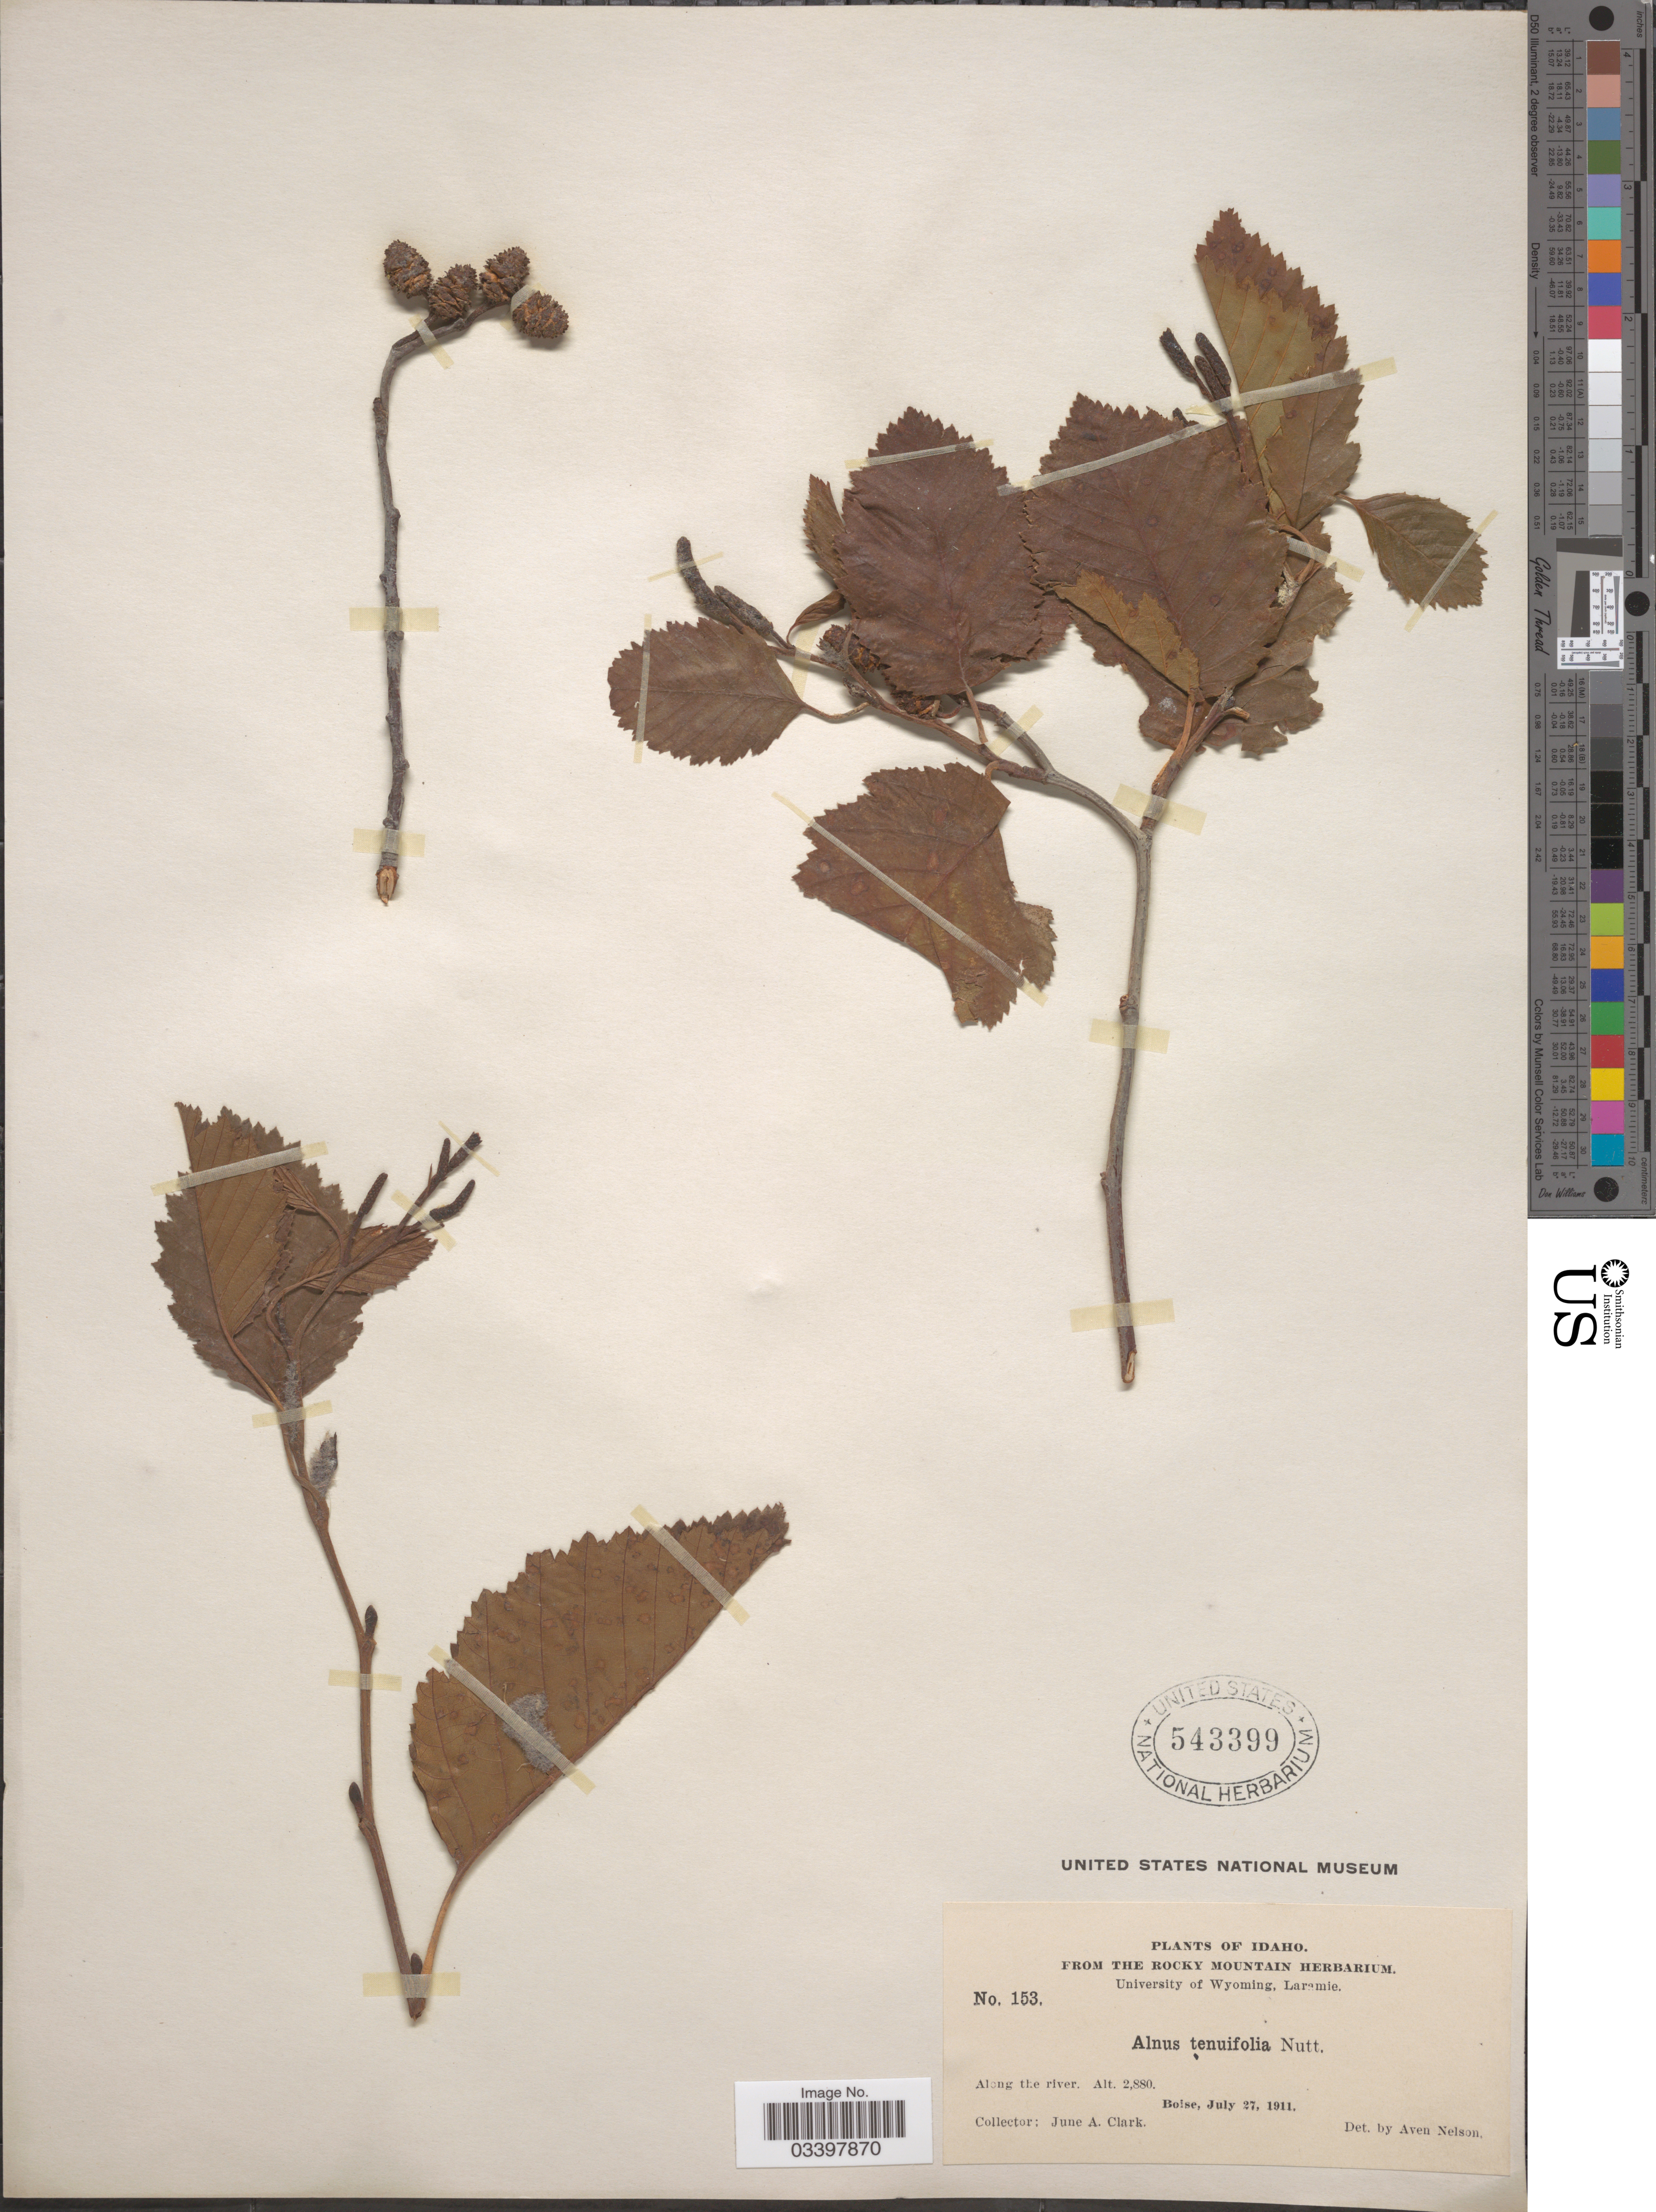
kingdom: Plantae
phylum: Tracheophyta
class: Magnoliopsida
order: Fagales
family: Betulaceae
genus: Alnus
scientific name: Alnus incana subsp. tenuifolia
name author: (Nutt.) Breitung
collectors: J. A. Clark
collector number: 153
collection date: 1911-07-27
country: United States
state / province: Idaho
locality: Boise.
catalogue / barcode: US 543399